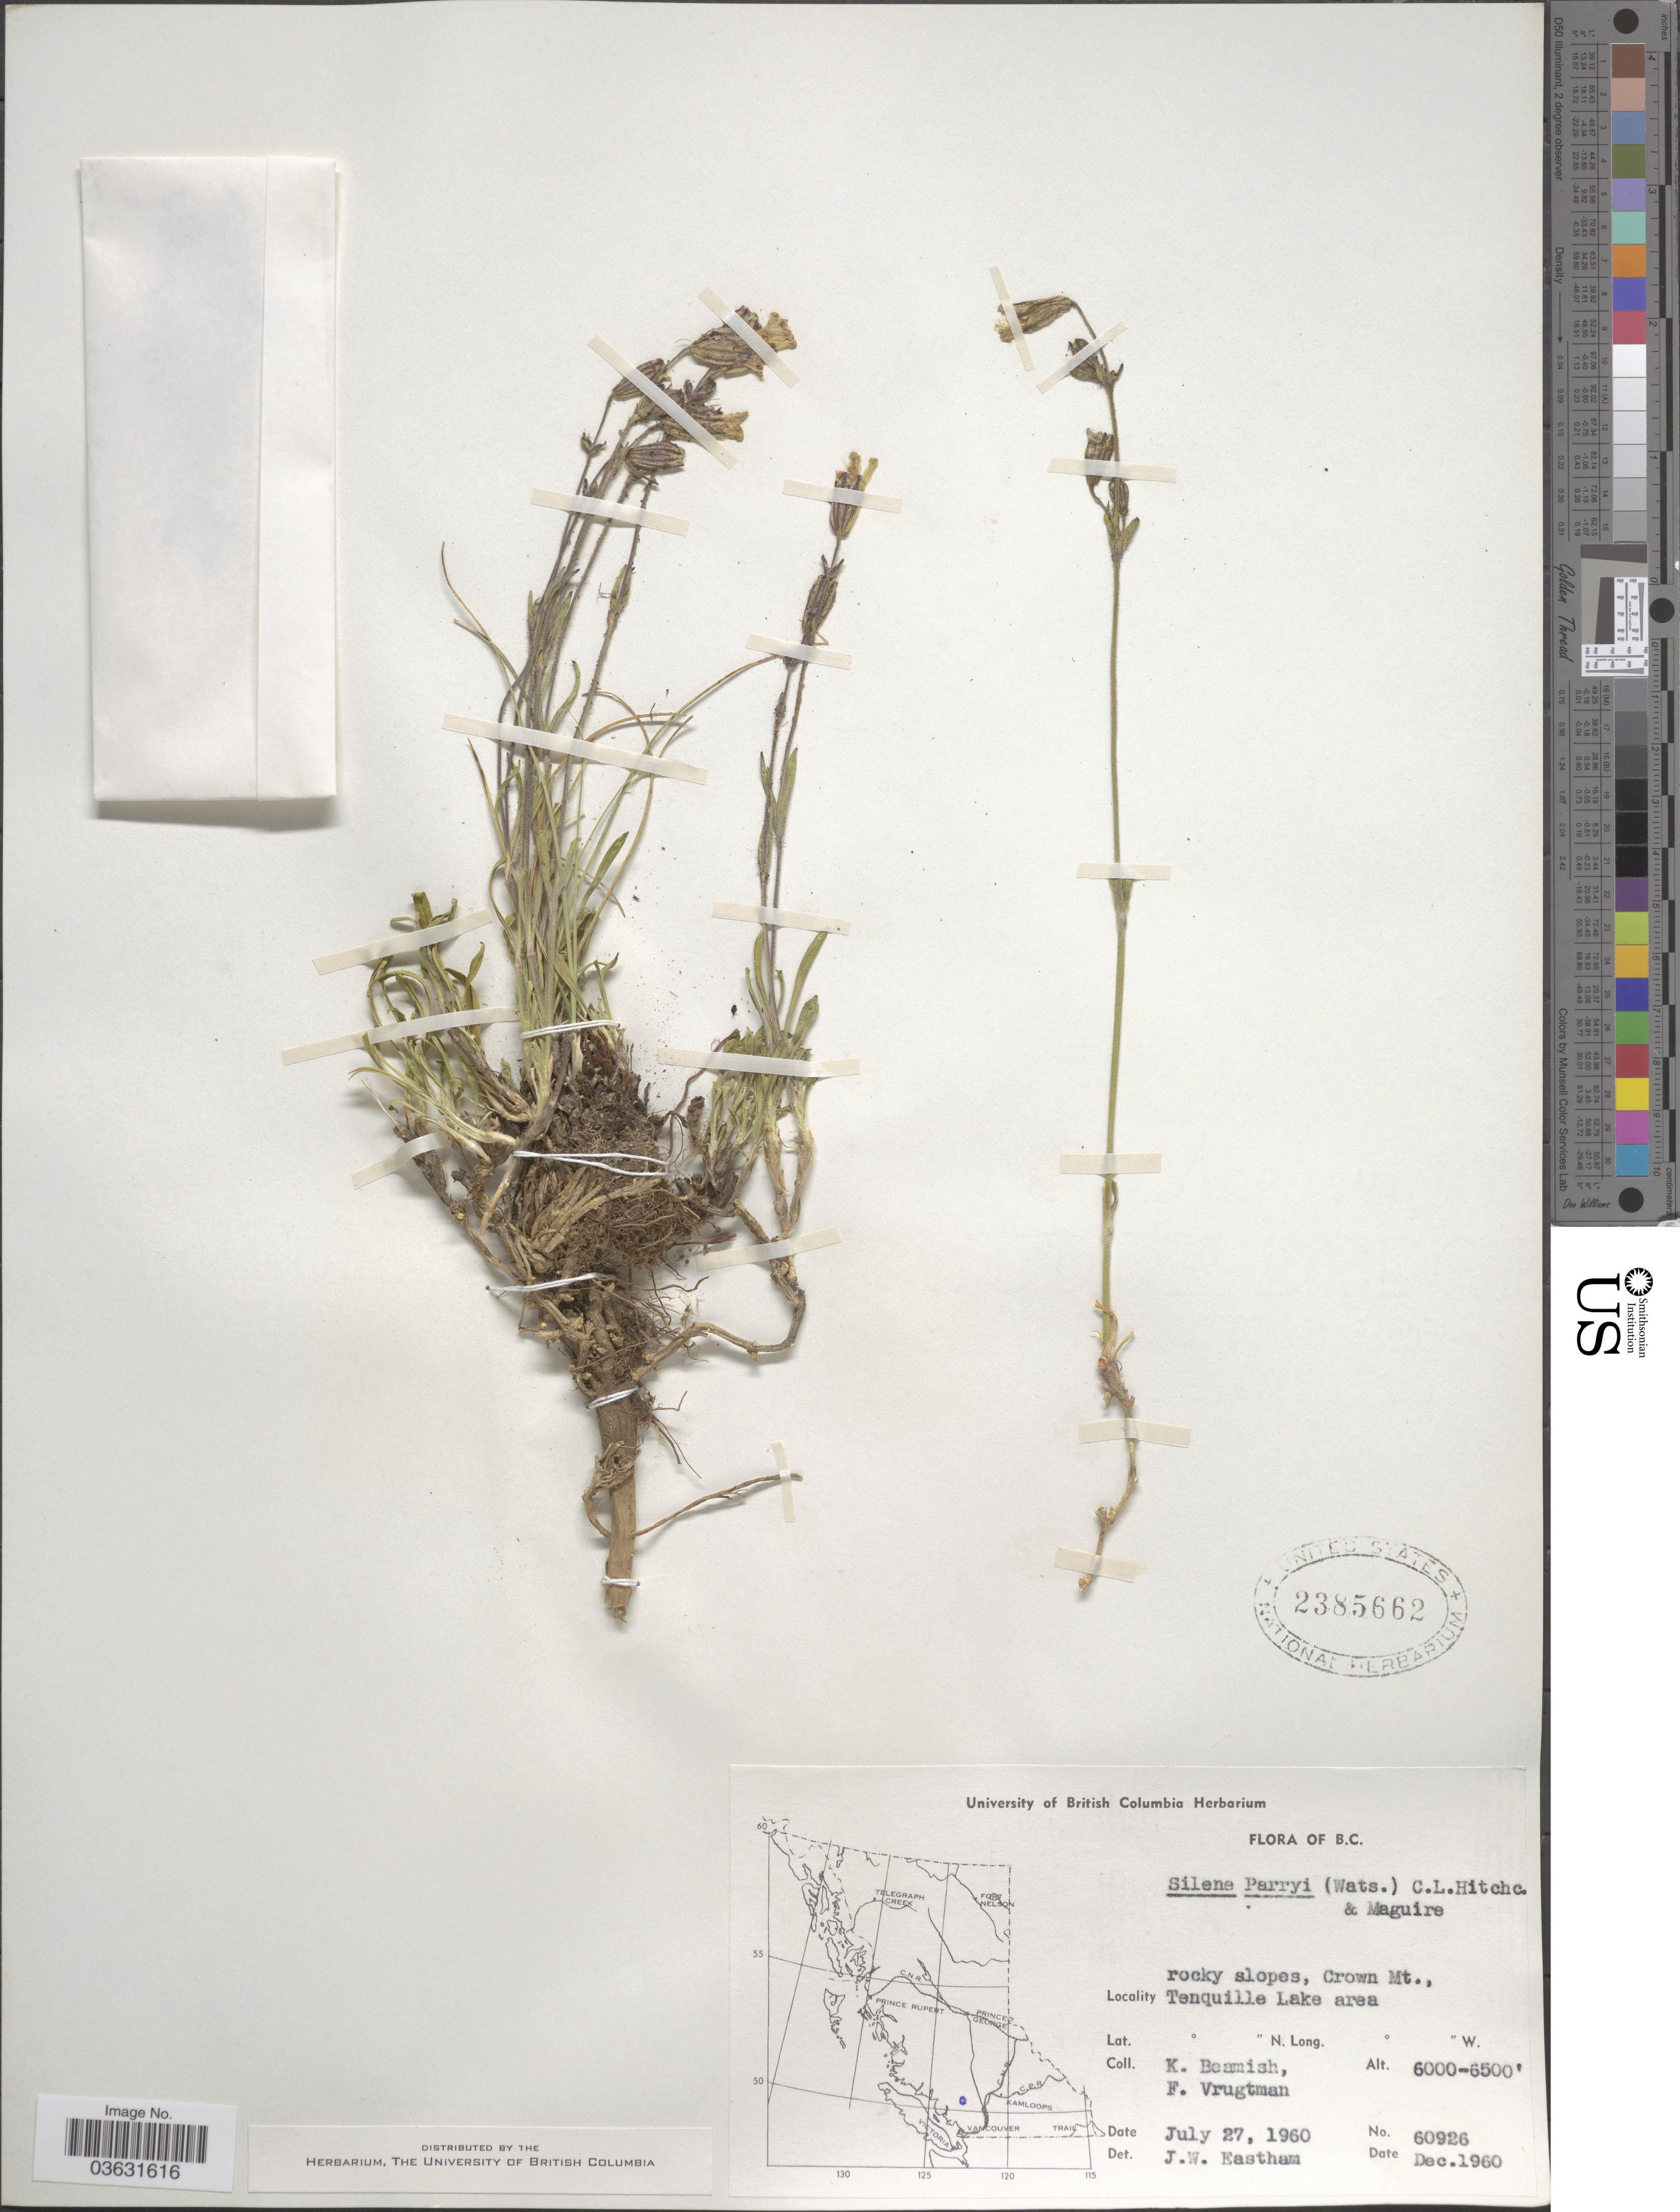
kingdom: Plantae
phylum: Tracheophyta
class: Magnoliopsida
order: Caryophyllales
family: Caryophyllaceae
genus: Silene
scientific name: Silene parryi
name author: (S. Watson) C.L. Hitchc. & Maguire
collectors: K. Beamish & F. Vrugtman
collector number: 60926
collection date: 1960-07-27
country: Canada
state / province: British Columbia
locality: Crown Mt., Tenquille Lake area.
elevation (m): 1829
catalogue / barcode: US 2385662